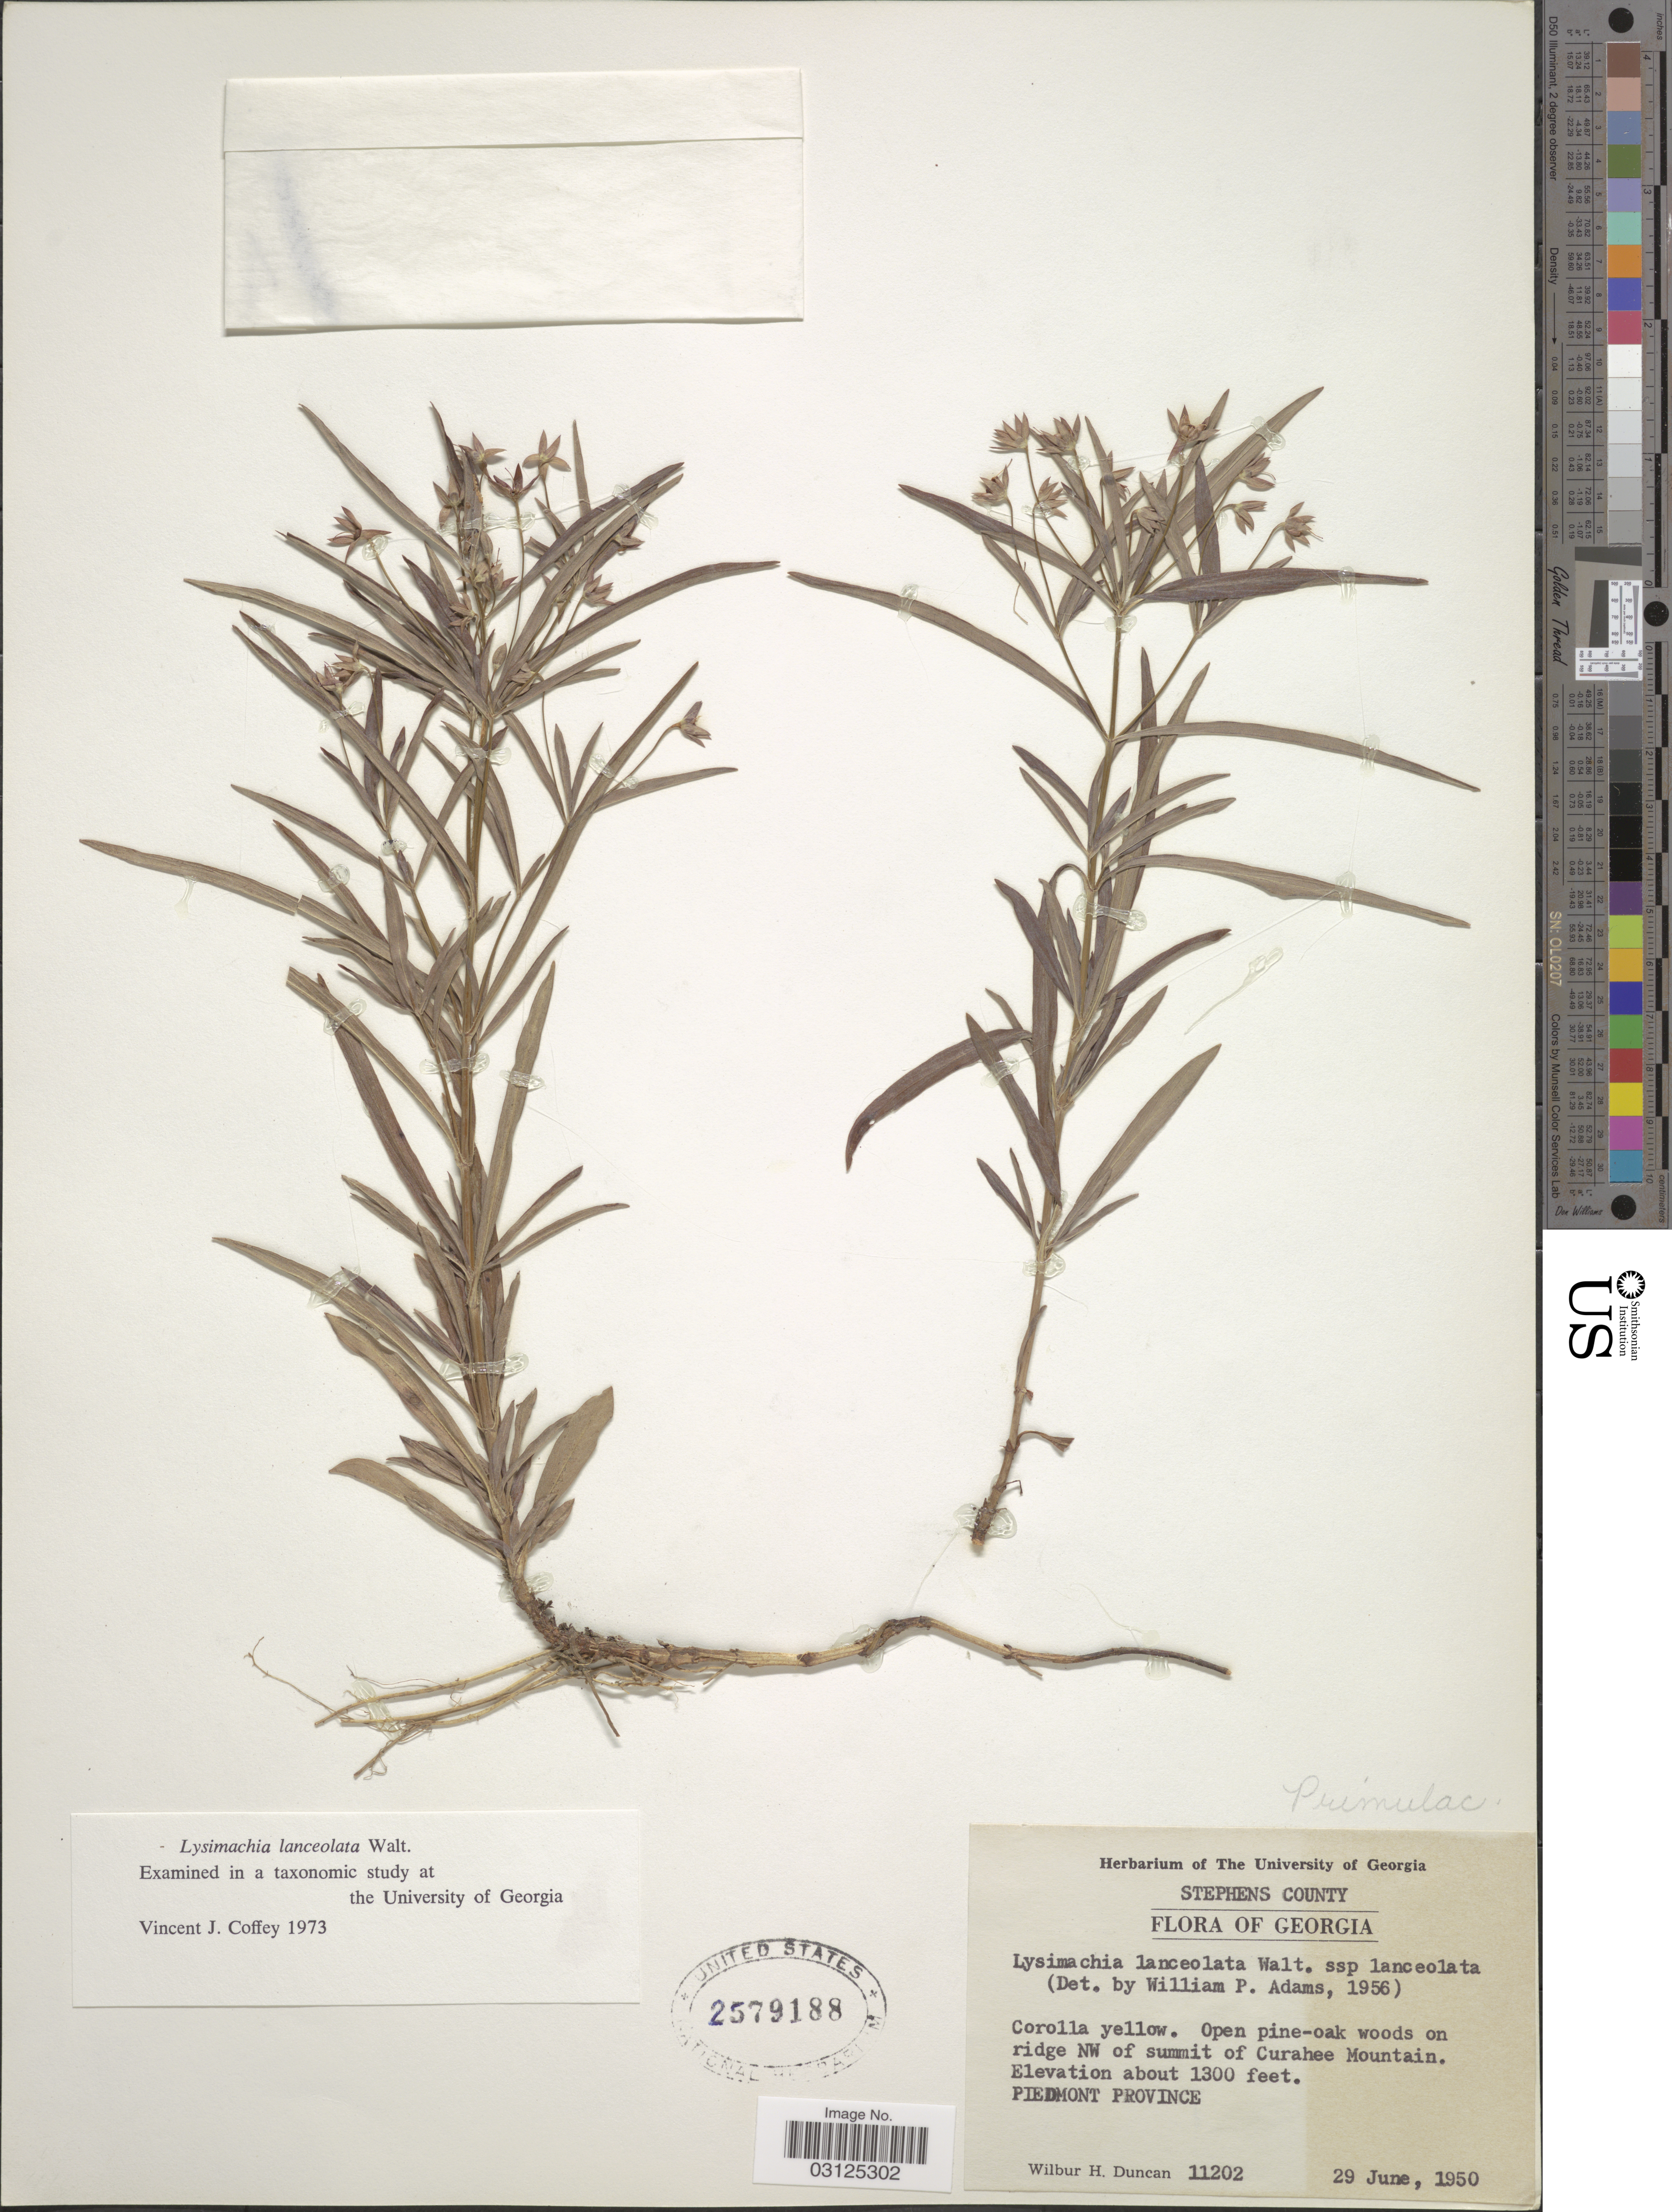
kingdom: Plantae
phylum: Tracheophyta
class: Magnoliopsida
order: Ericales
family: Primulaceae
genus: Steironema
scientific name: Steironema lanceolatum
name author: (Walter) A. Gray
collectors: W. H. Duncan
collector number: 11202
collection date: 1950-06-29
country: United States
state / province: Georgia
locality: Stephens County. Open pine-oak woods on ridge NW of summit of Curahee Mountain. Piedmont Province.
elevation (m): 396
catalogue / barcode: US 2579188